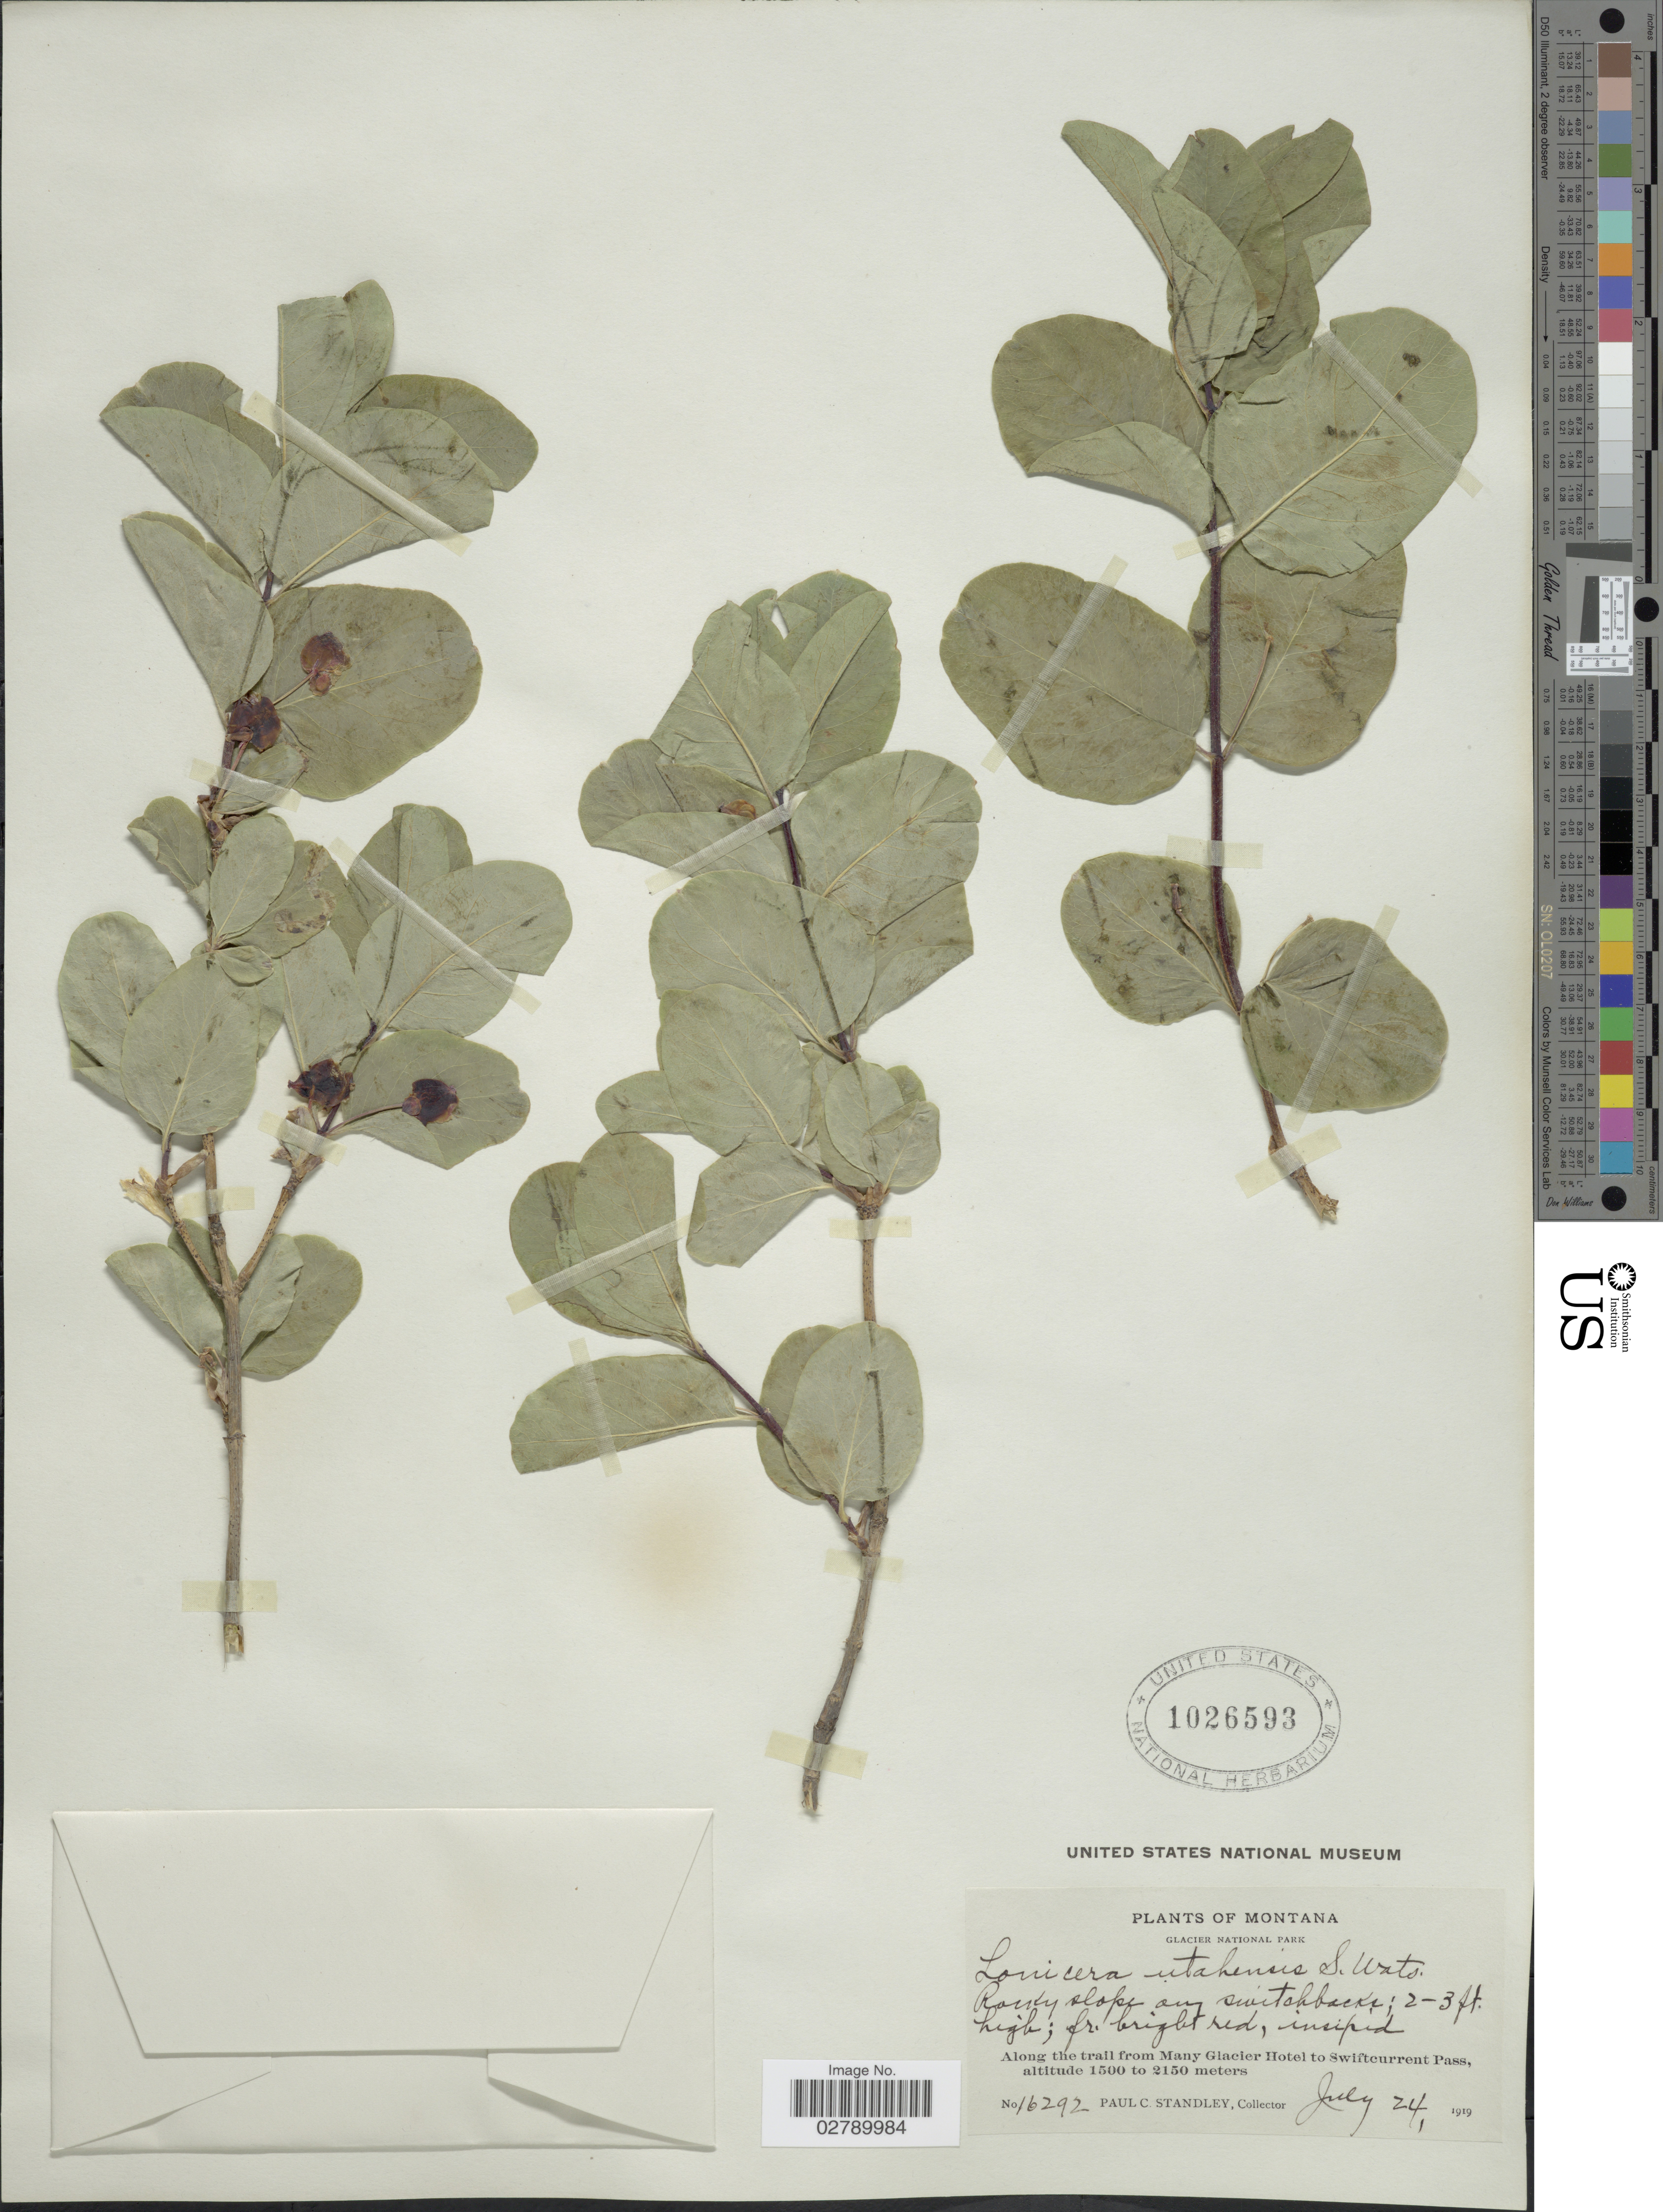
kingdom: Plantae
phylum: Tracheophyta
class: Magnoliopsida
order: Dipsacales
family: Caprifoliaceae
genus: Lonicera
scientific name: Lonicera utahensis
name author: S. Watson in C. King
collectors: P. C. Standley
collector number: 16292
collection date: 1919-07-24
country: United States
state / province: Montana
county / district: Glacier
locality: Glacier National Park. Along the trail from Many Glacier Hotel to Swiftcurrent Pass.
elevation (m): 1500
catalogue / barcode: US 1026593